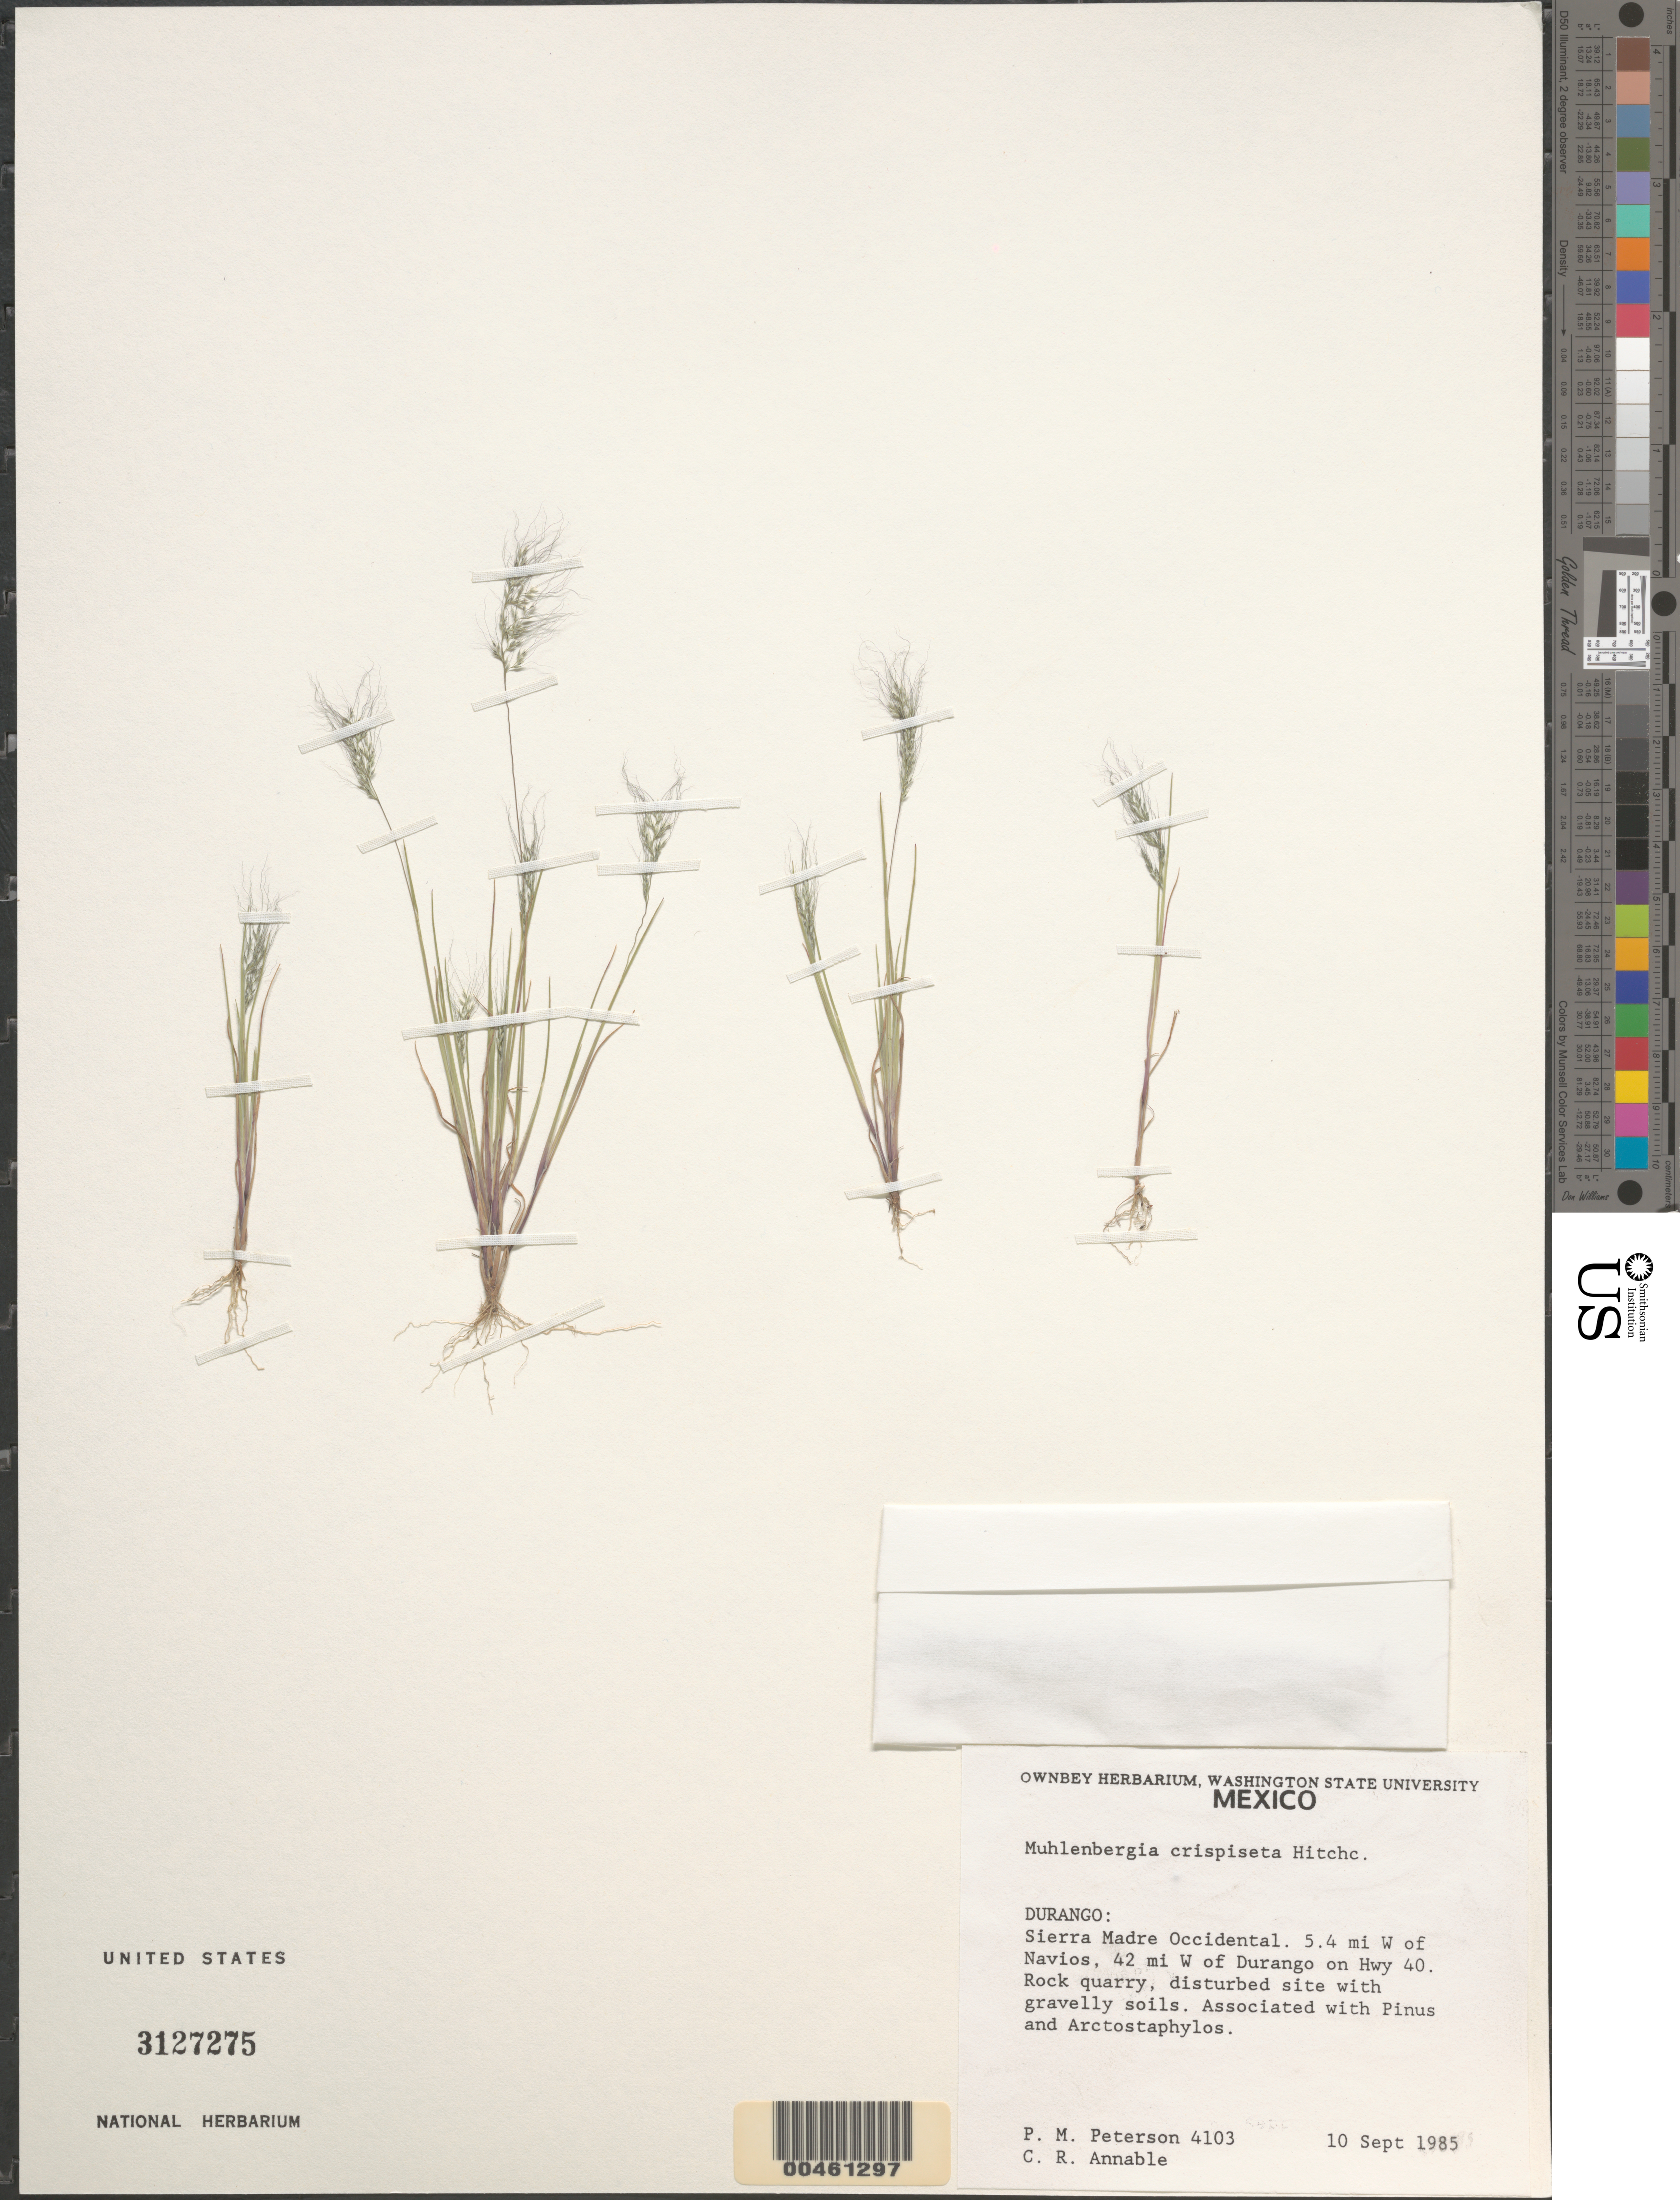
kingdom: Plantae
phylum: Tracheophyta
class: Liliopsida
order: Poales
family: Poaceae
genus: Muhlenbergia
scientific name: Muhlenbergia crispiseta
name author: Hitchc.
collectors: P. M. Peterson & C. R. Annable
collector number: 04103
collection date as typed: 10 Sep 1985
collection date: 1985-09-10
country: Mexico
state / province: Durango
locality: Sierra Madre Occidental, 5.4 miles W of Navios, 42 miles W of Durango on Hwy 40.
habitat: Rock quarry, disturbed site, gravelly soils. Associated with Pinus and Arctostaphylos.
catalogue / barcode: US 3127275